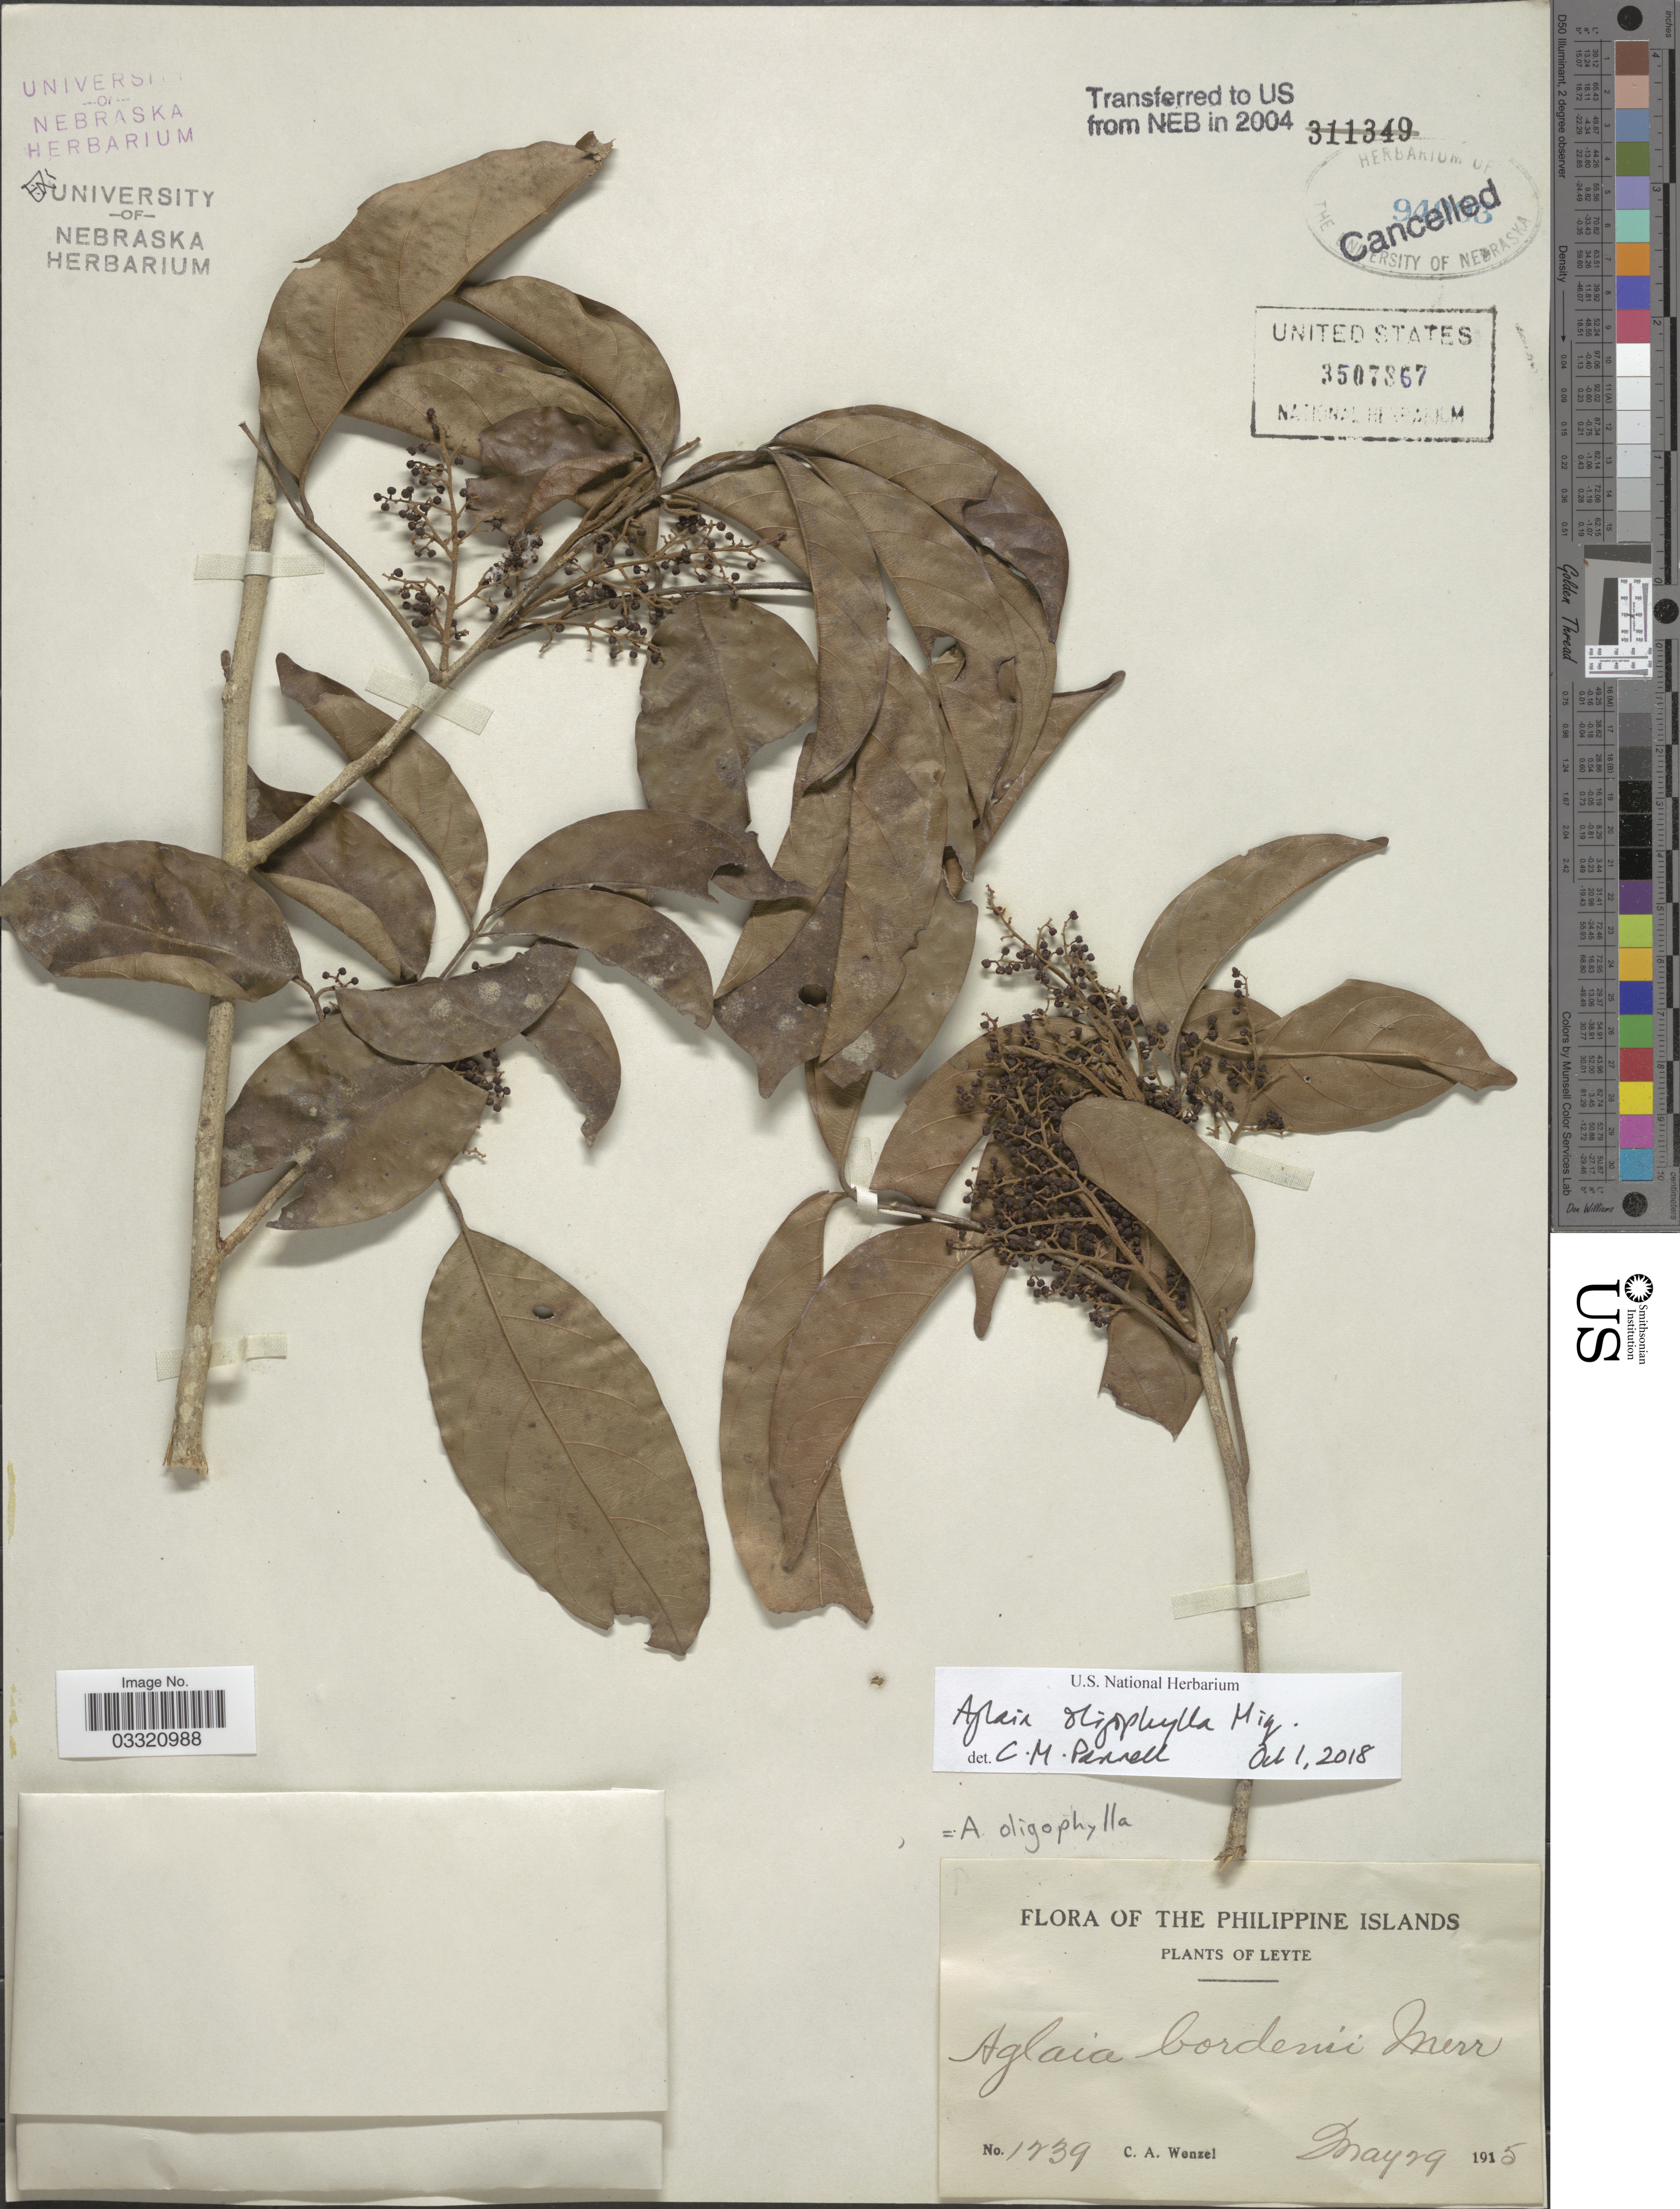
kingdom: Plantae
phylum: Tracheophyta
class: Magnoliopsida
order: Sapindales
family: Meliaceae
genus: Aglaia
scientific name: Aglaia oligophylla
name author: Miq.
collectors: C. Wenzel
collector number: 1239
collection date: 1915-05-29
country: Philippines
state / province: Eastern Visayas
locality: Leyte.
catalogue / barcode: US 3507867